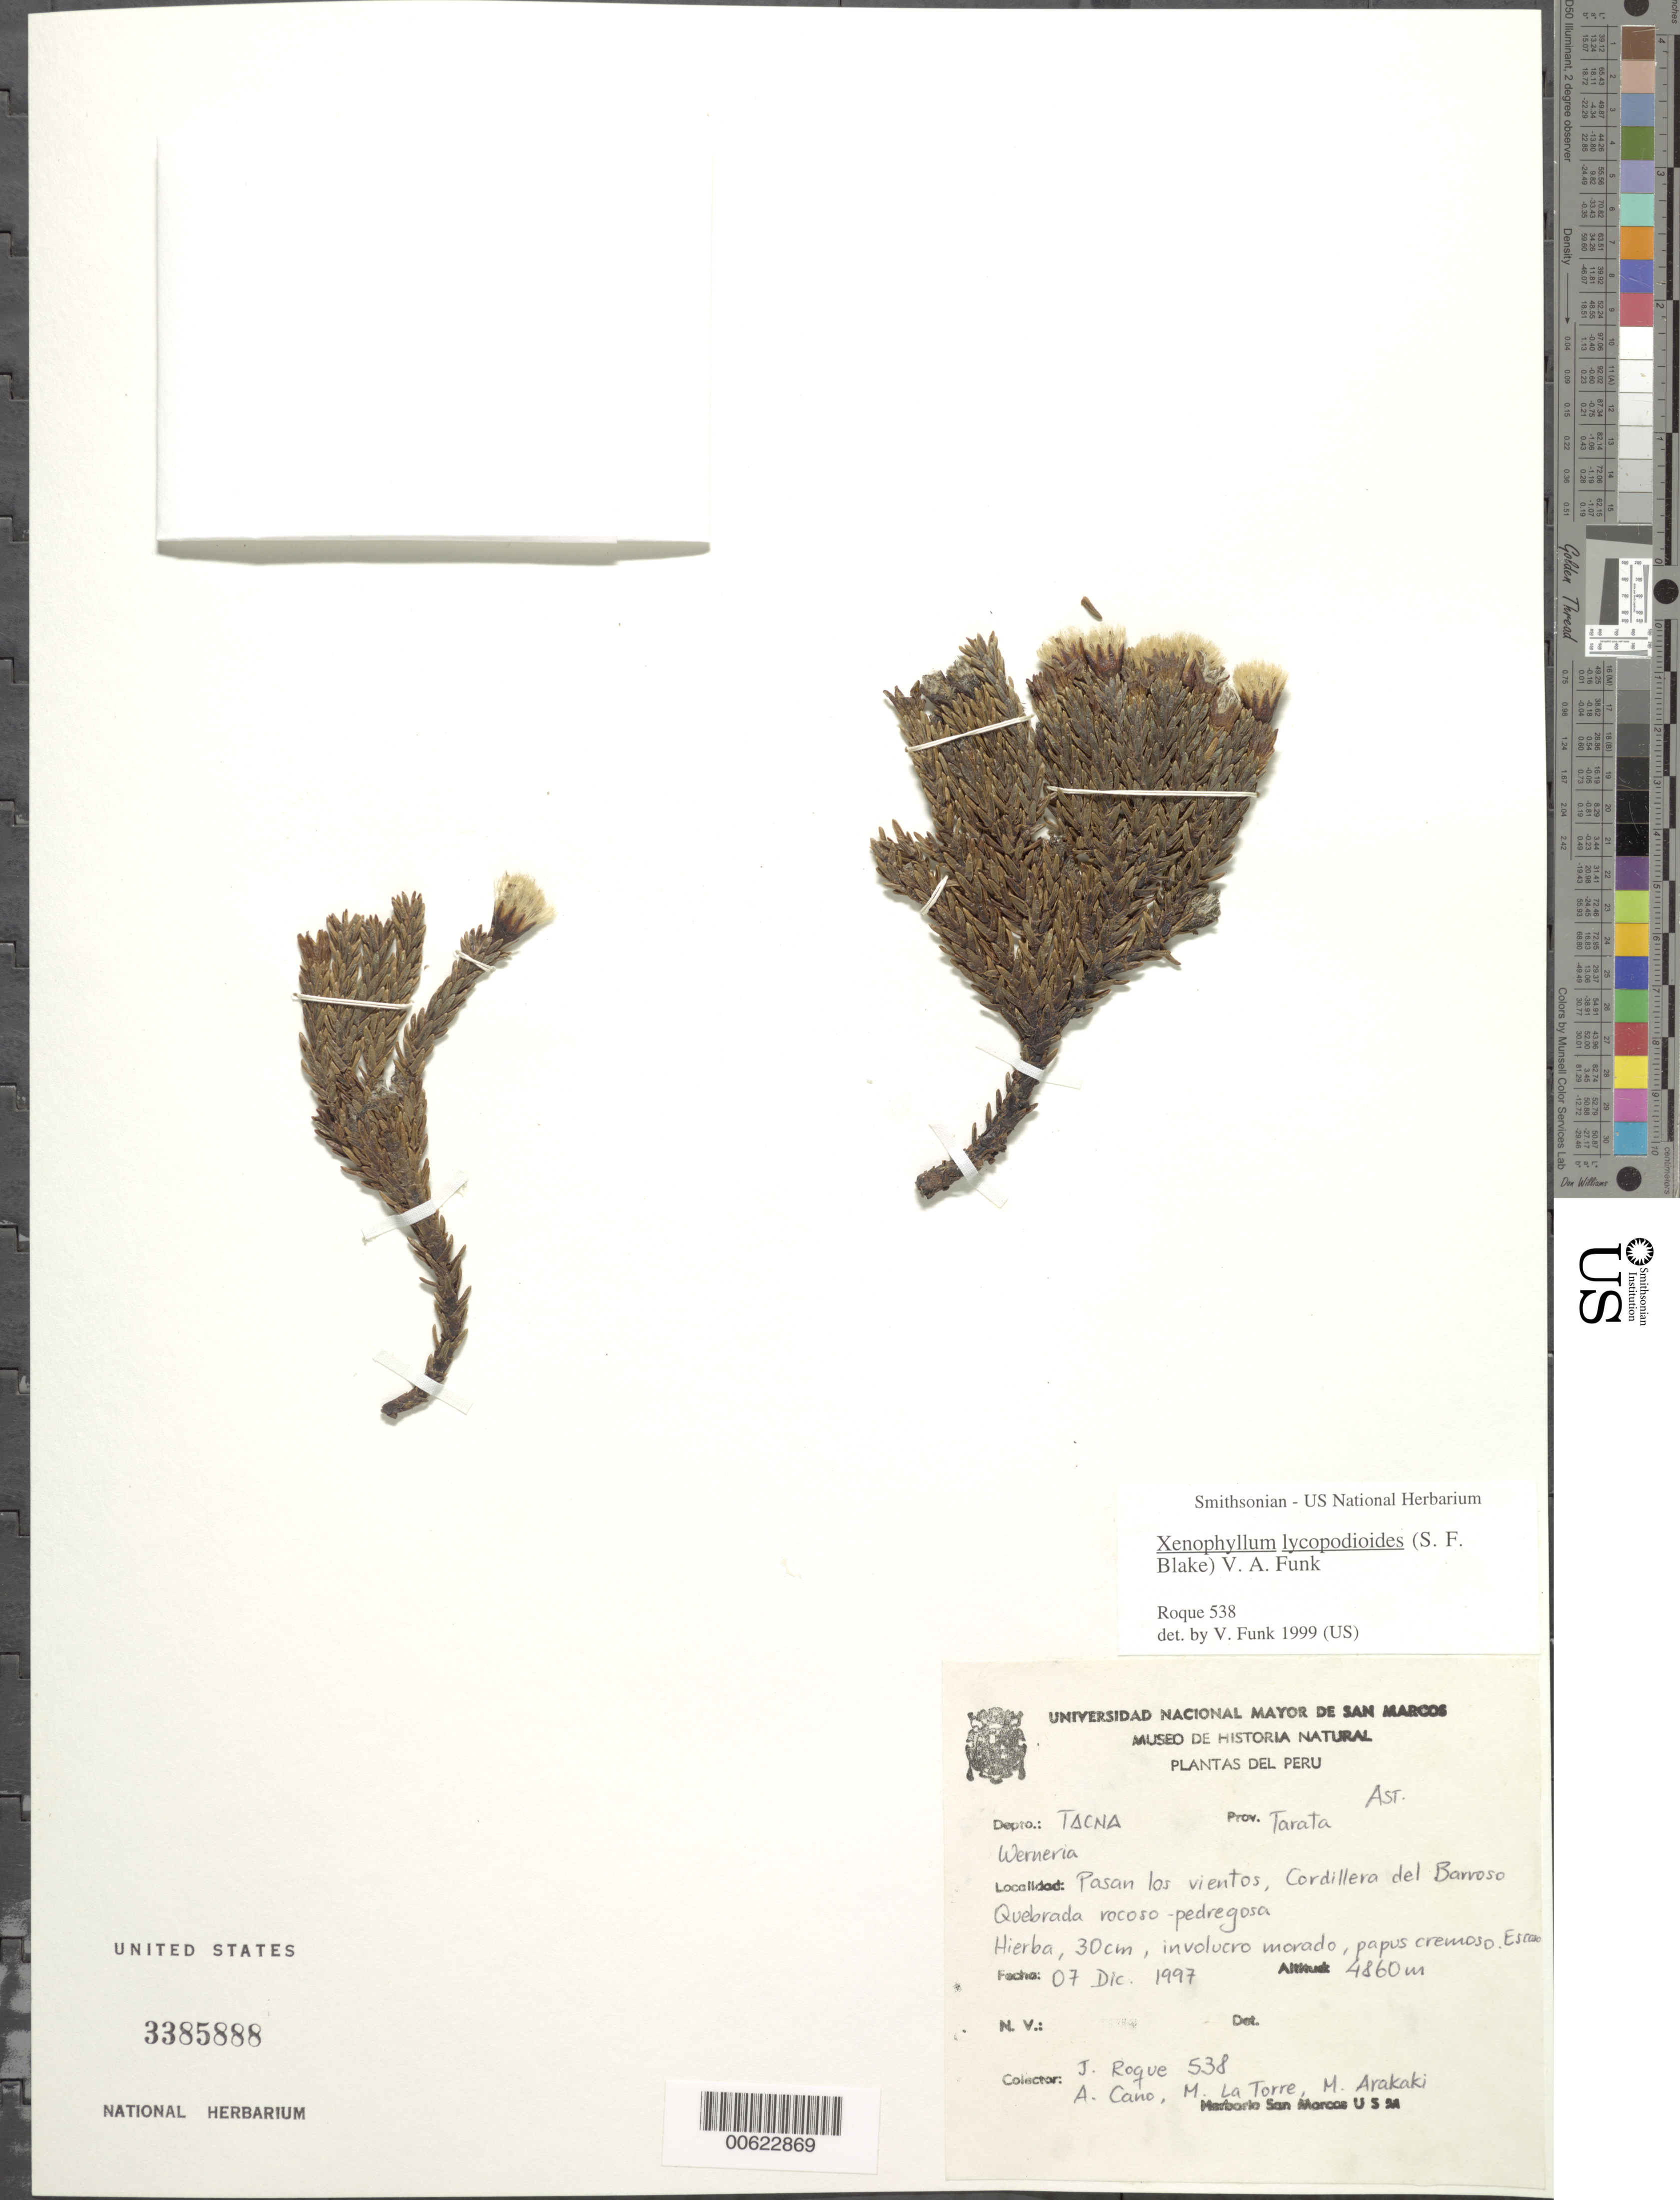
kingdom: Plantae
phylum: Tracheophyta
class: Magnoliopsida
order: Asterales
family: Asteraceae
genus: Xenophyllum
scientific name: Xenophyllum juniperium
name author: (Hieron.) J. Calvo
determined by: Calvo, Joel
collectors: J. Roque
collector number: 538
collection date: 1997-12-07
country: Peru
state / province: Tacna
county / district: Tarata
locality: Pasan los vientos, Cordillera del Barroso Quebrada rocoso-pedregosa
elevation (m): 4860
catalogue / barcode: US 3385888